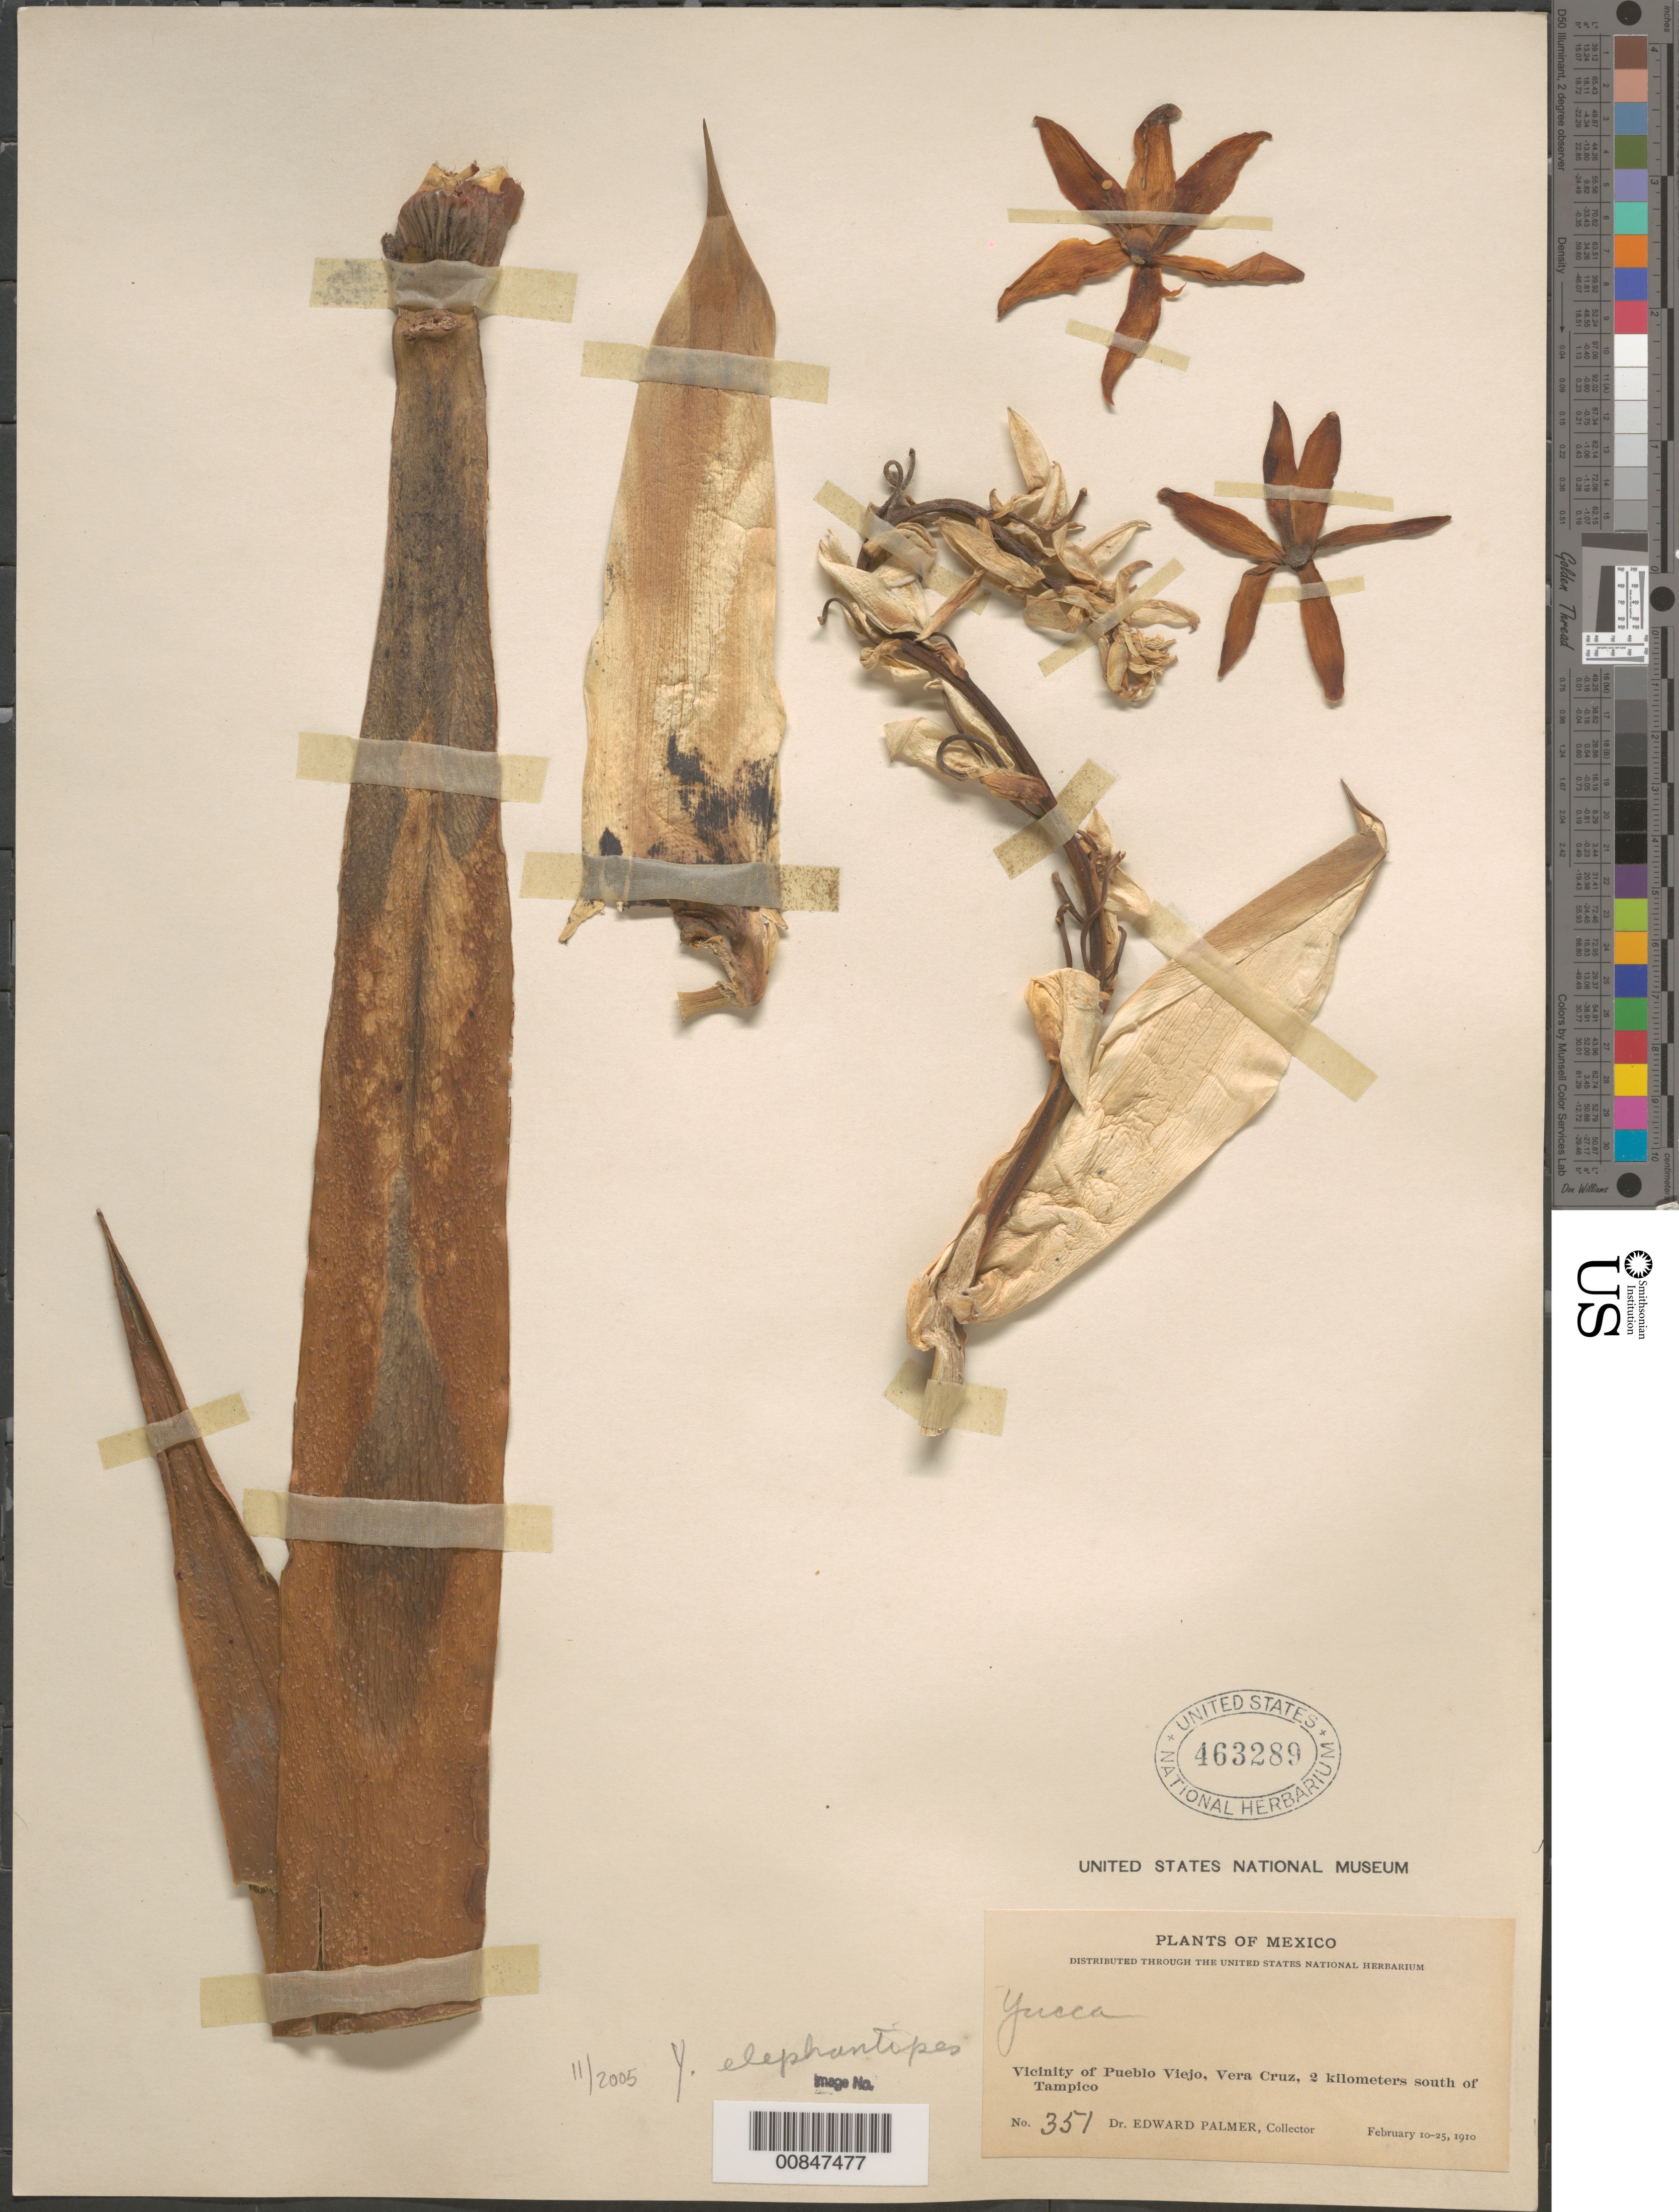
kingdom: Plantae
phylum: Tracheophyta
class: Liliopsida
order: Asparagales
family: Asparagaceae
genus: Yucca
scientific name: Yucca elephantipes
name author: Regel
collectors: E. Palmer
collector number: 351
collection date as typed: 10 Feb 1910 to 25 Feb 1910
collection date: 1910-02-10/1910-02-25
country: Mexico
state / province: Veracruz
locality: Vicinity of Pueblo Viejo, Veracruz, 2 kilometers south of Tampico.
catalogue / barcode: US 463289